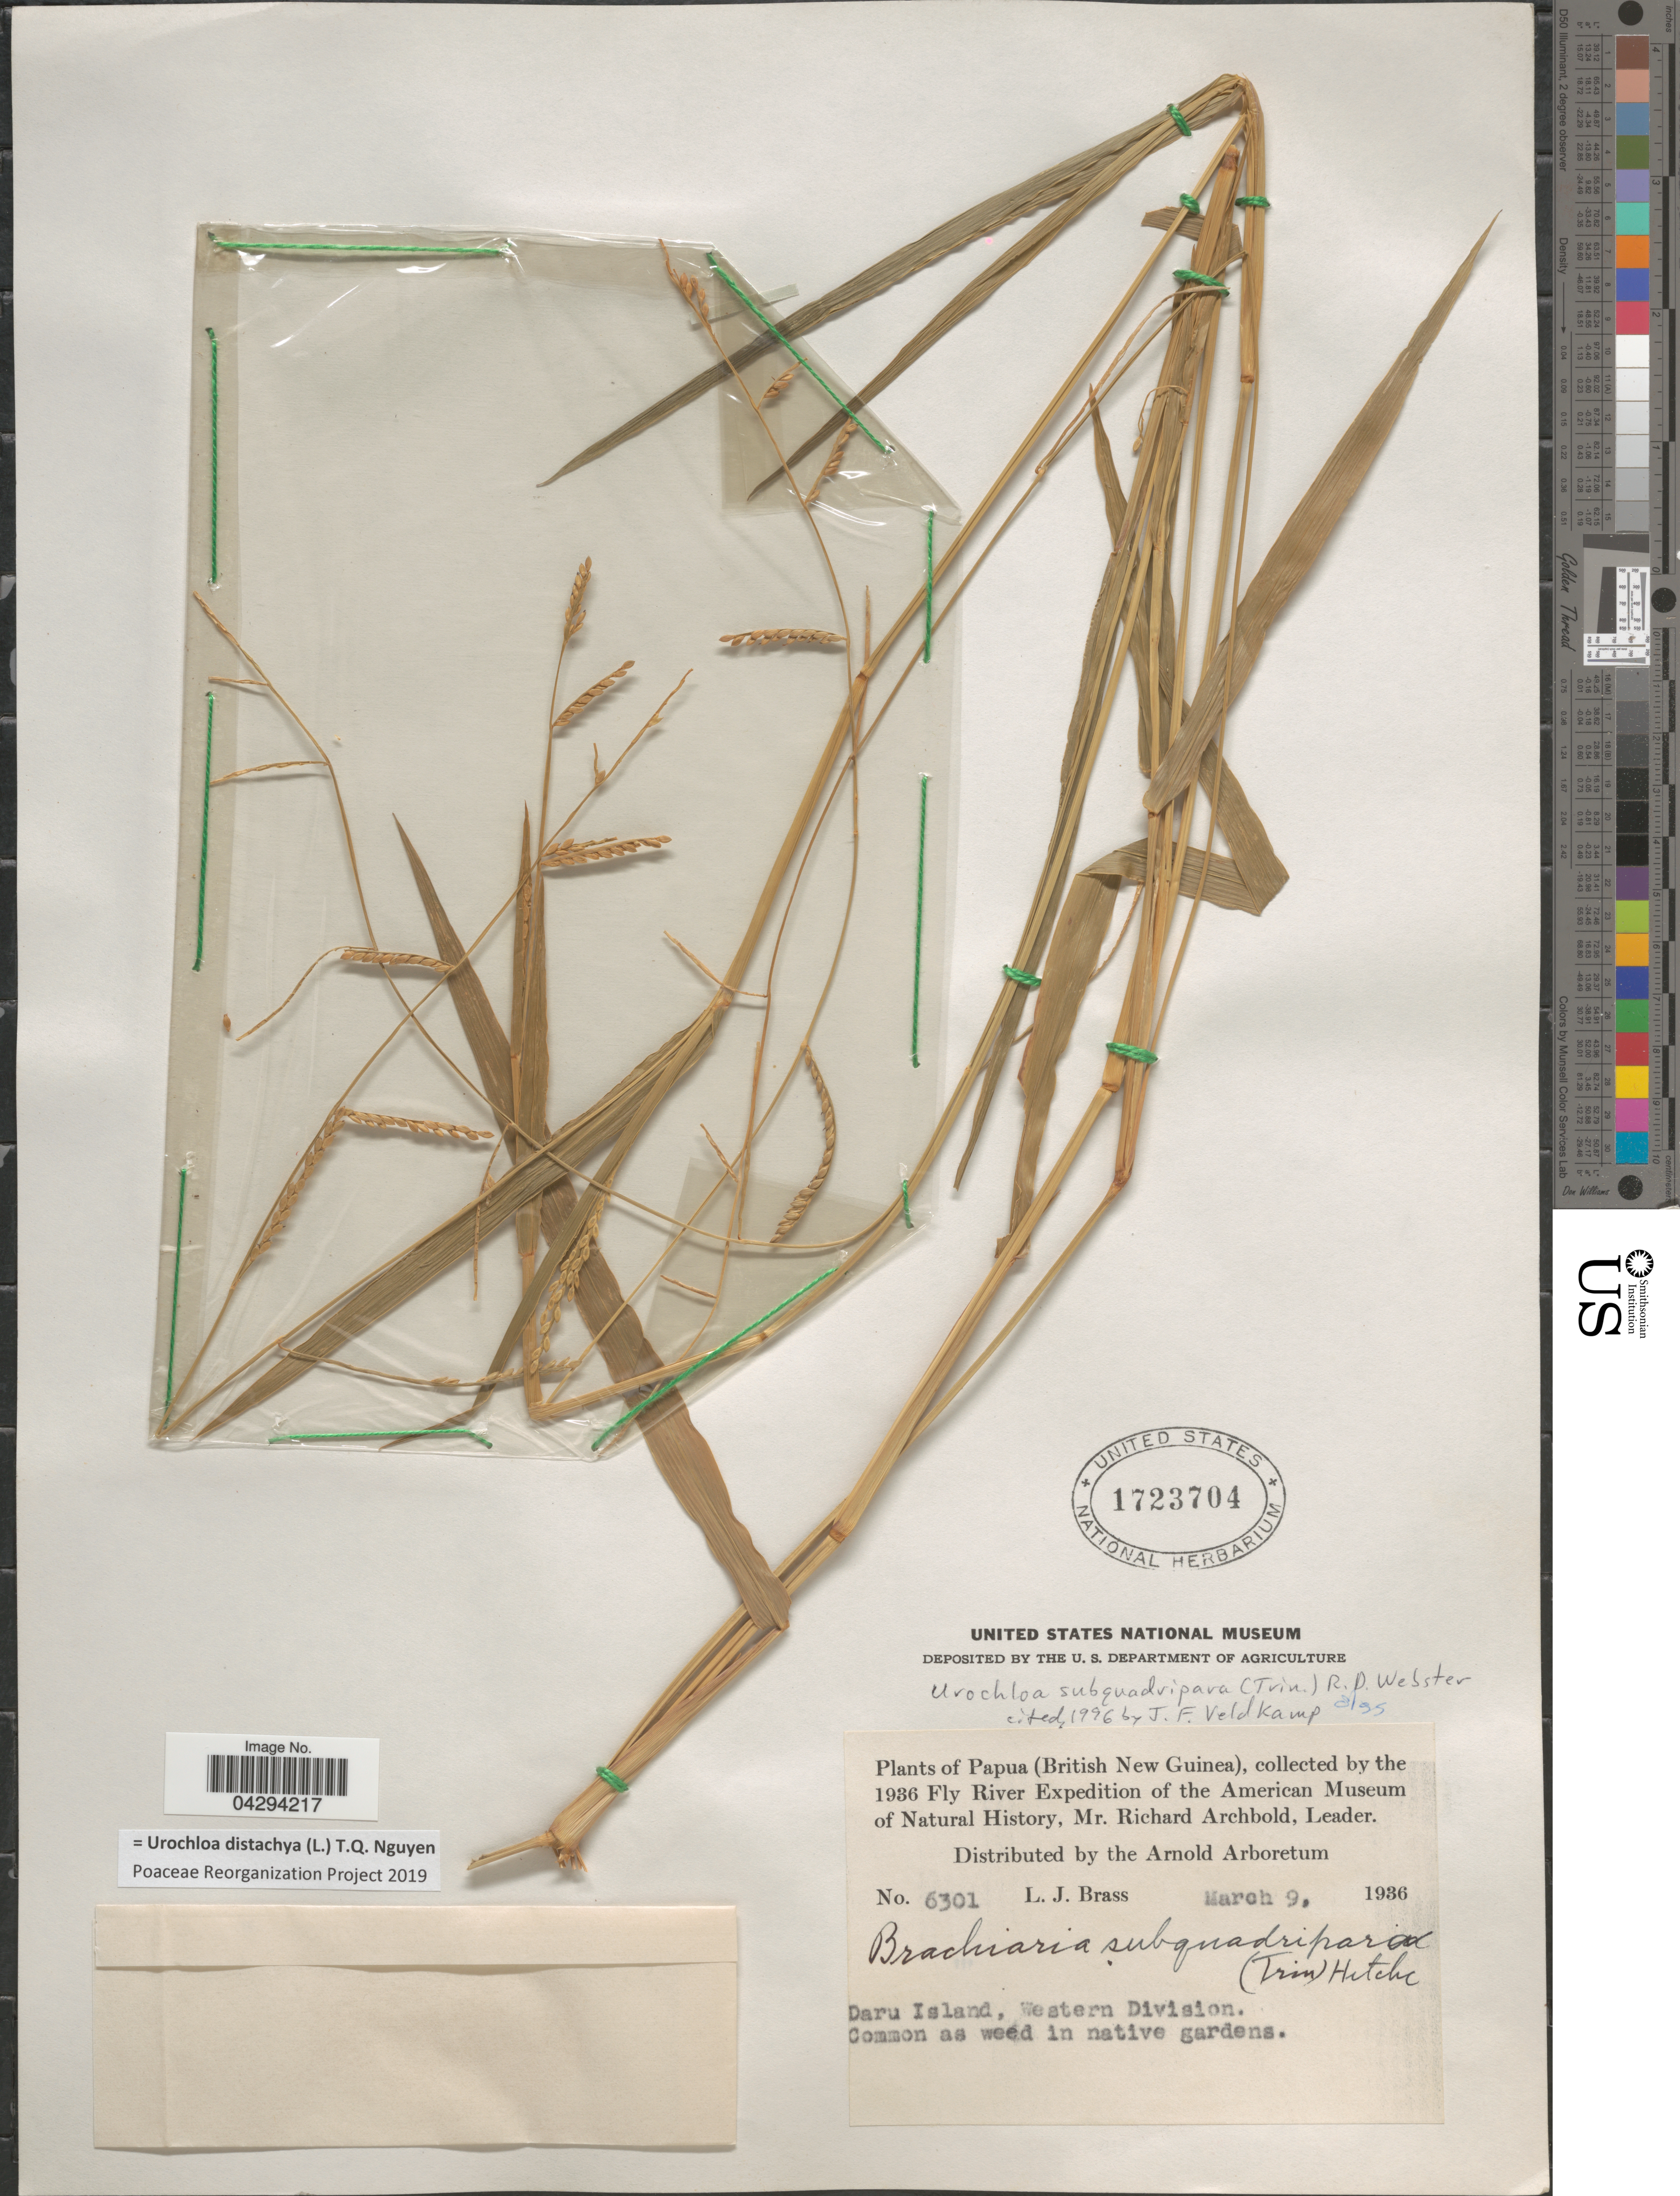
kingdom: Plantae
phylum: Tracheophyta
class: Liliopsida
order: Poales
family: Poaceae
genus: Urochloa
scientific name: Urochloa distachya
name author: (L.) T.Q. Nguyen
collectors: L. J. Brass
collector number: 6301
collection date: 1936-03-09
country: Indonesia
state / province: Papua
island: New Guinea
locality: (British New Guinea). The 1936 Fly River Expedition of the American Museum of Natural History. Daru Island, Western Division.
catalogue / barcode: US 1723704